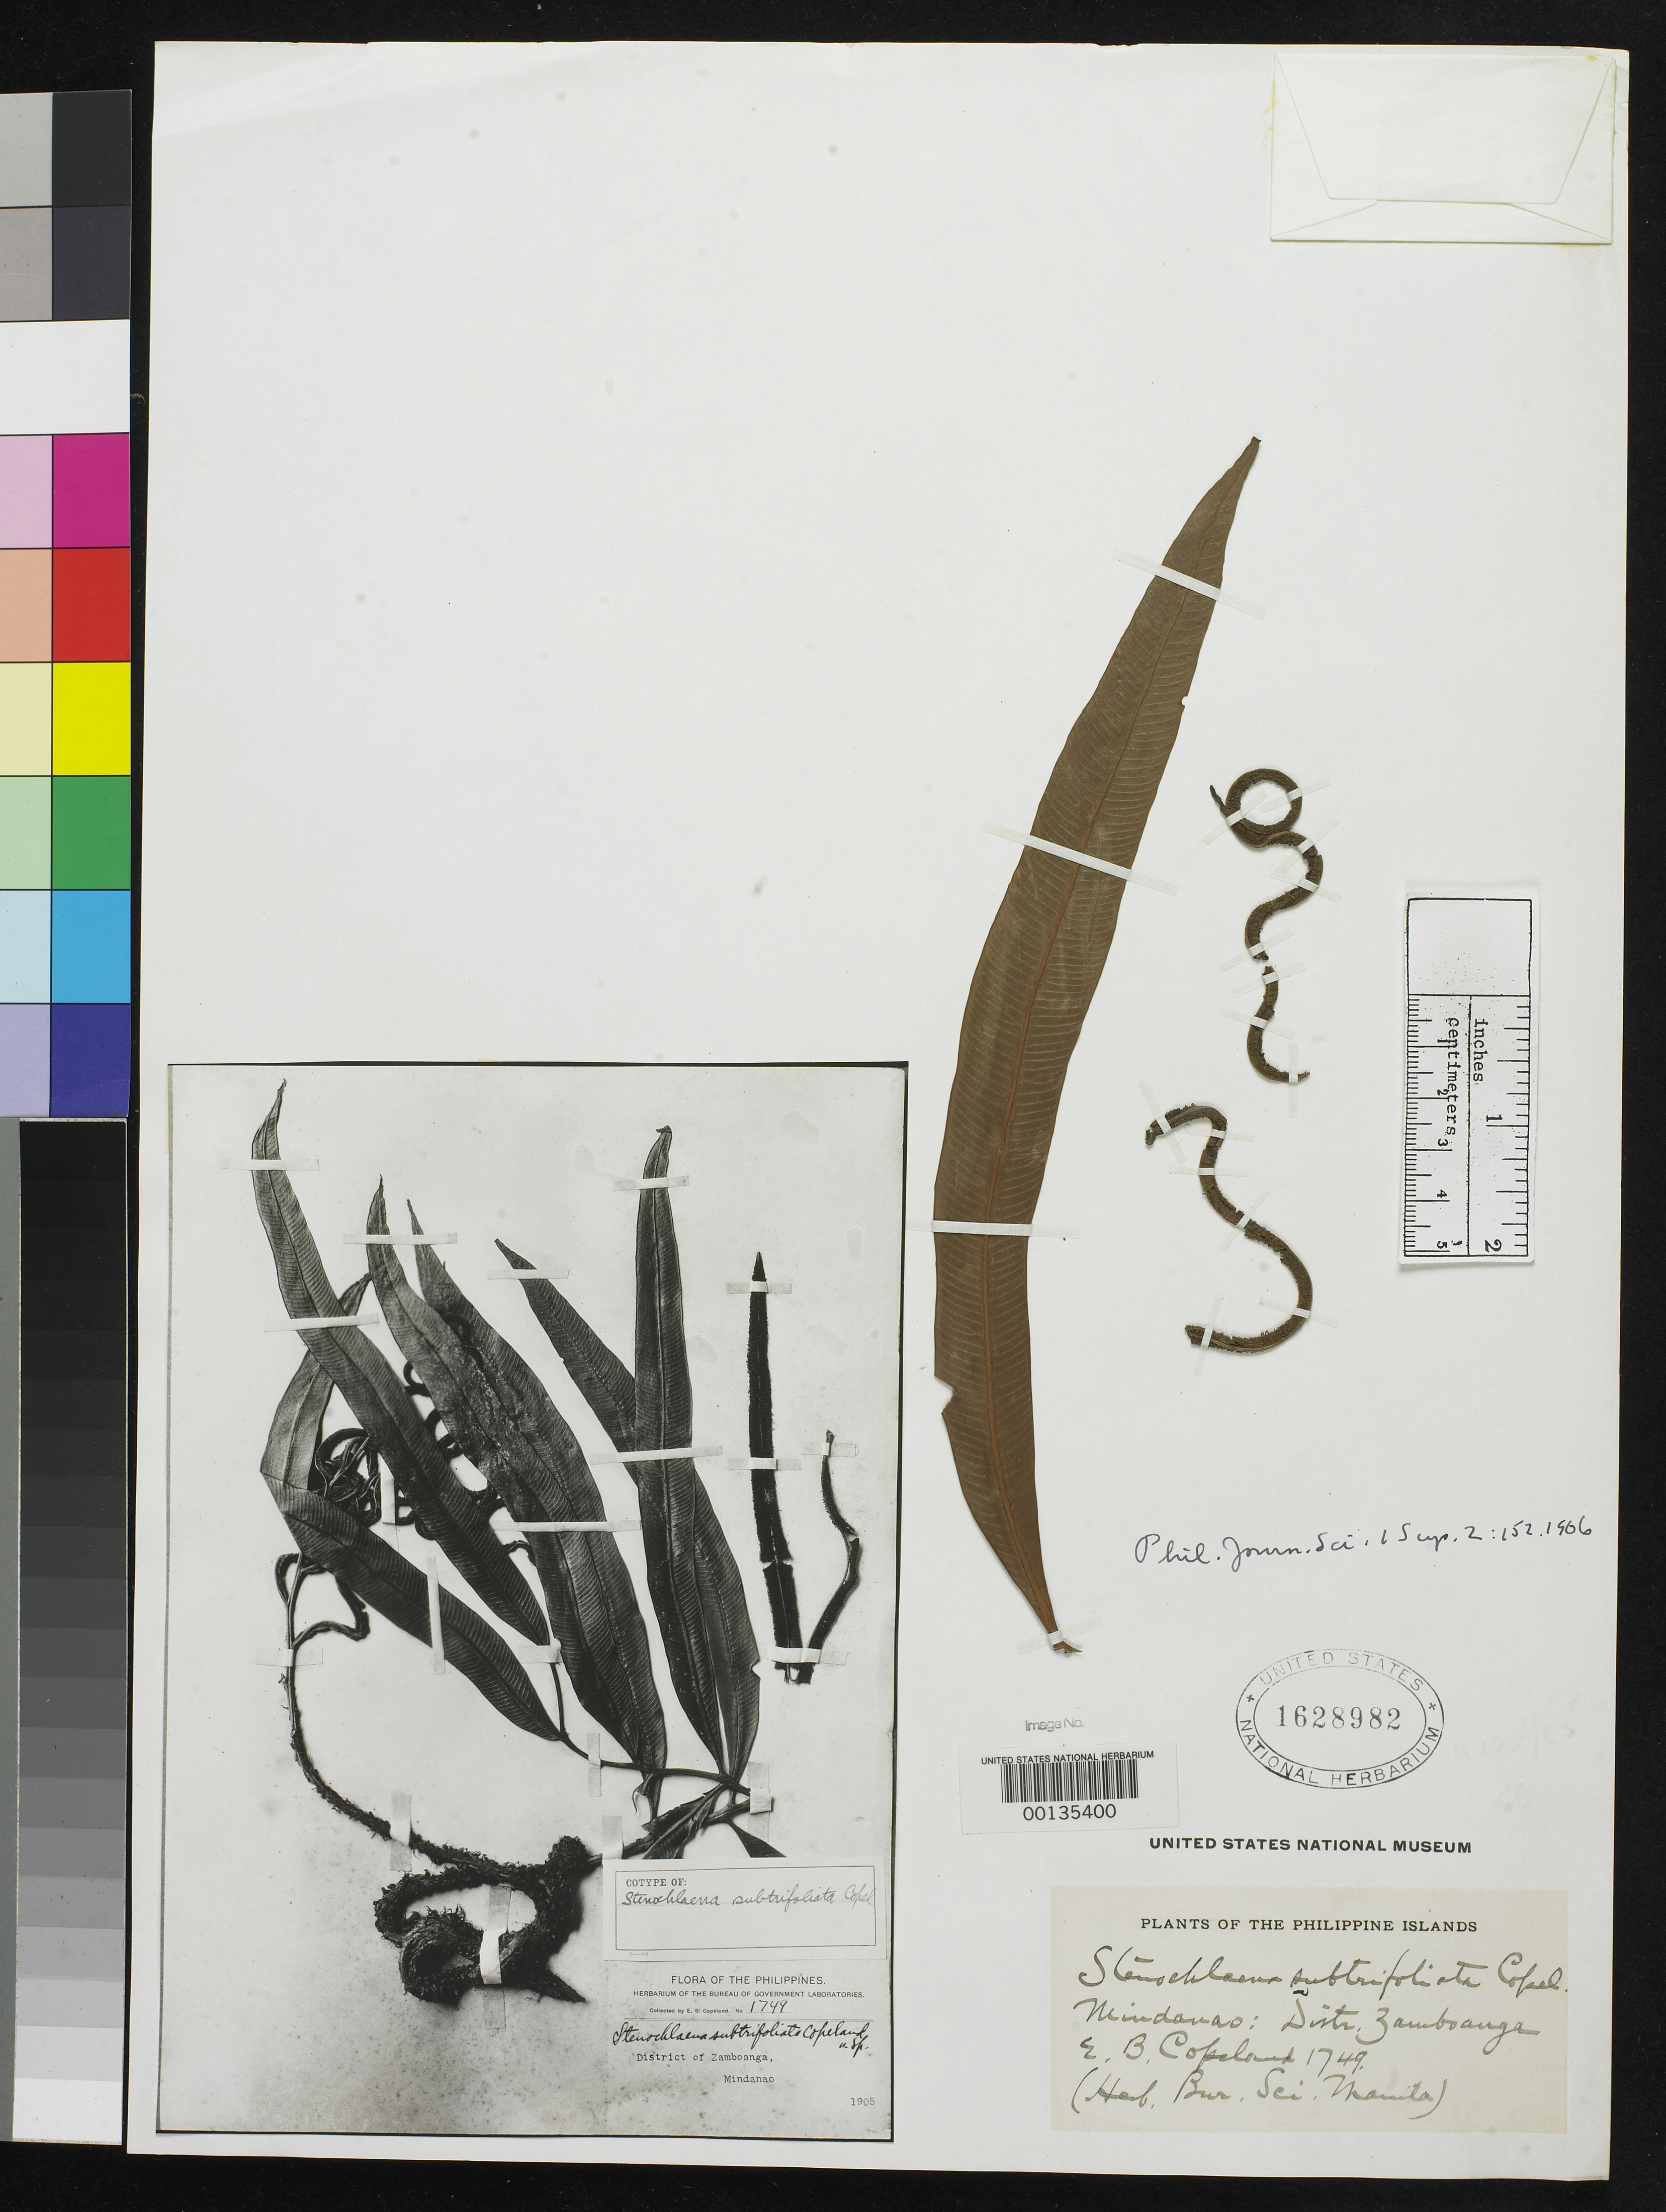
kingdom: Plantae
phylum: Tracheophyta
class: Polypodiopsida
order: Polypodiales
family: Blechnaceae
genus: Stenochlaena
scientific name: Stenochlaena subtrifoliata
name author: Copel.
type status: Isotype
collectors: E. B. Copeland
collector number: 1749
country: Philippines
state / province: Zamboanga Peninsula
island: Mindanao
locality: San Ramon.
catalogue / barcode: US 1628982